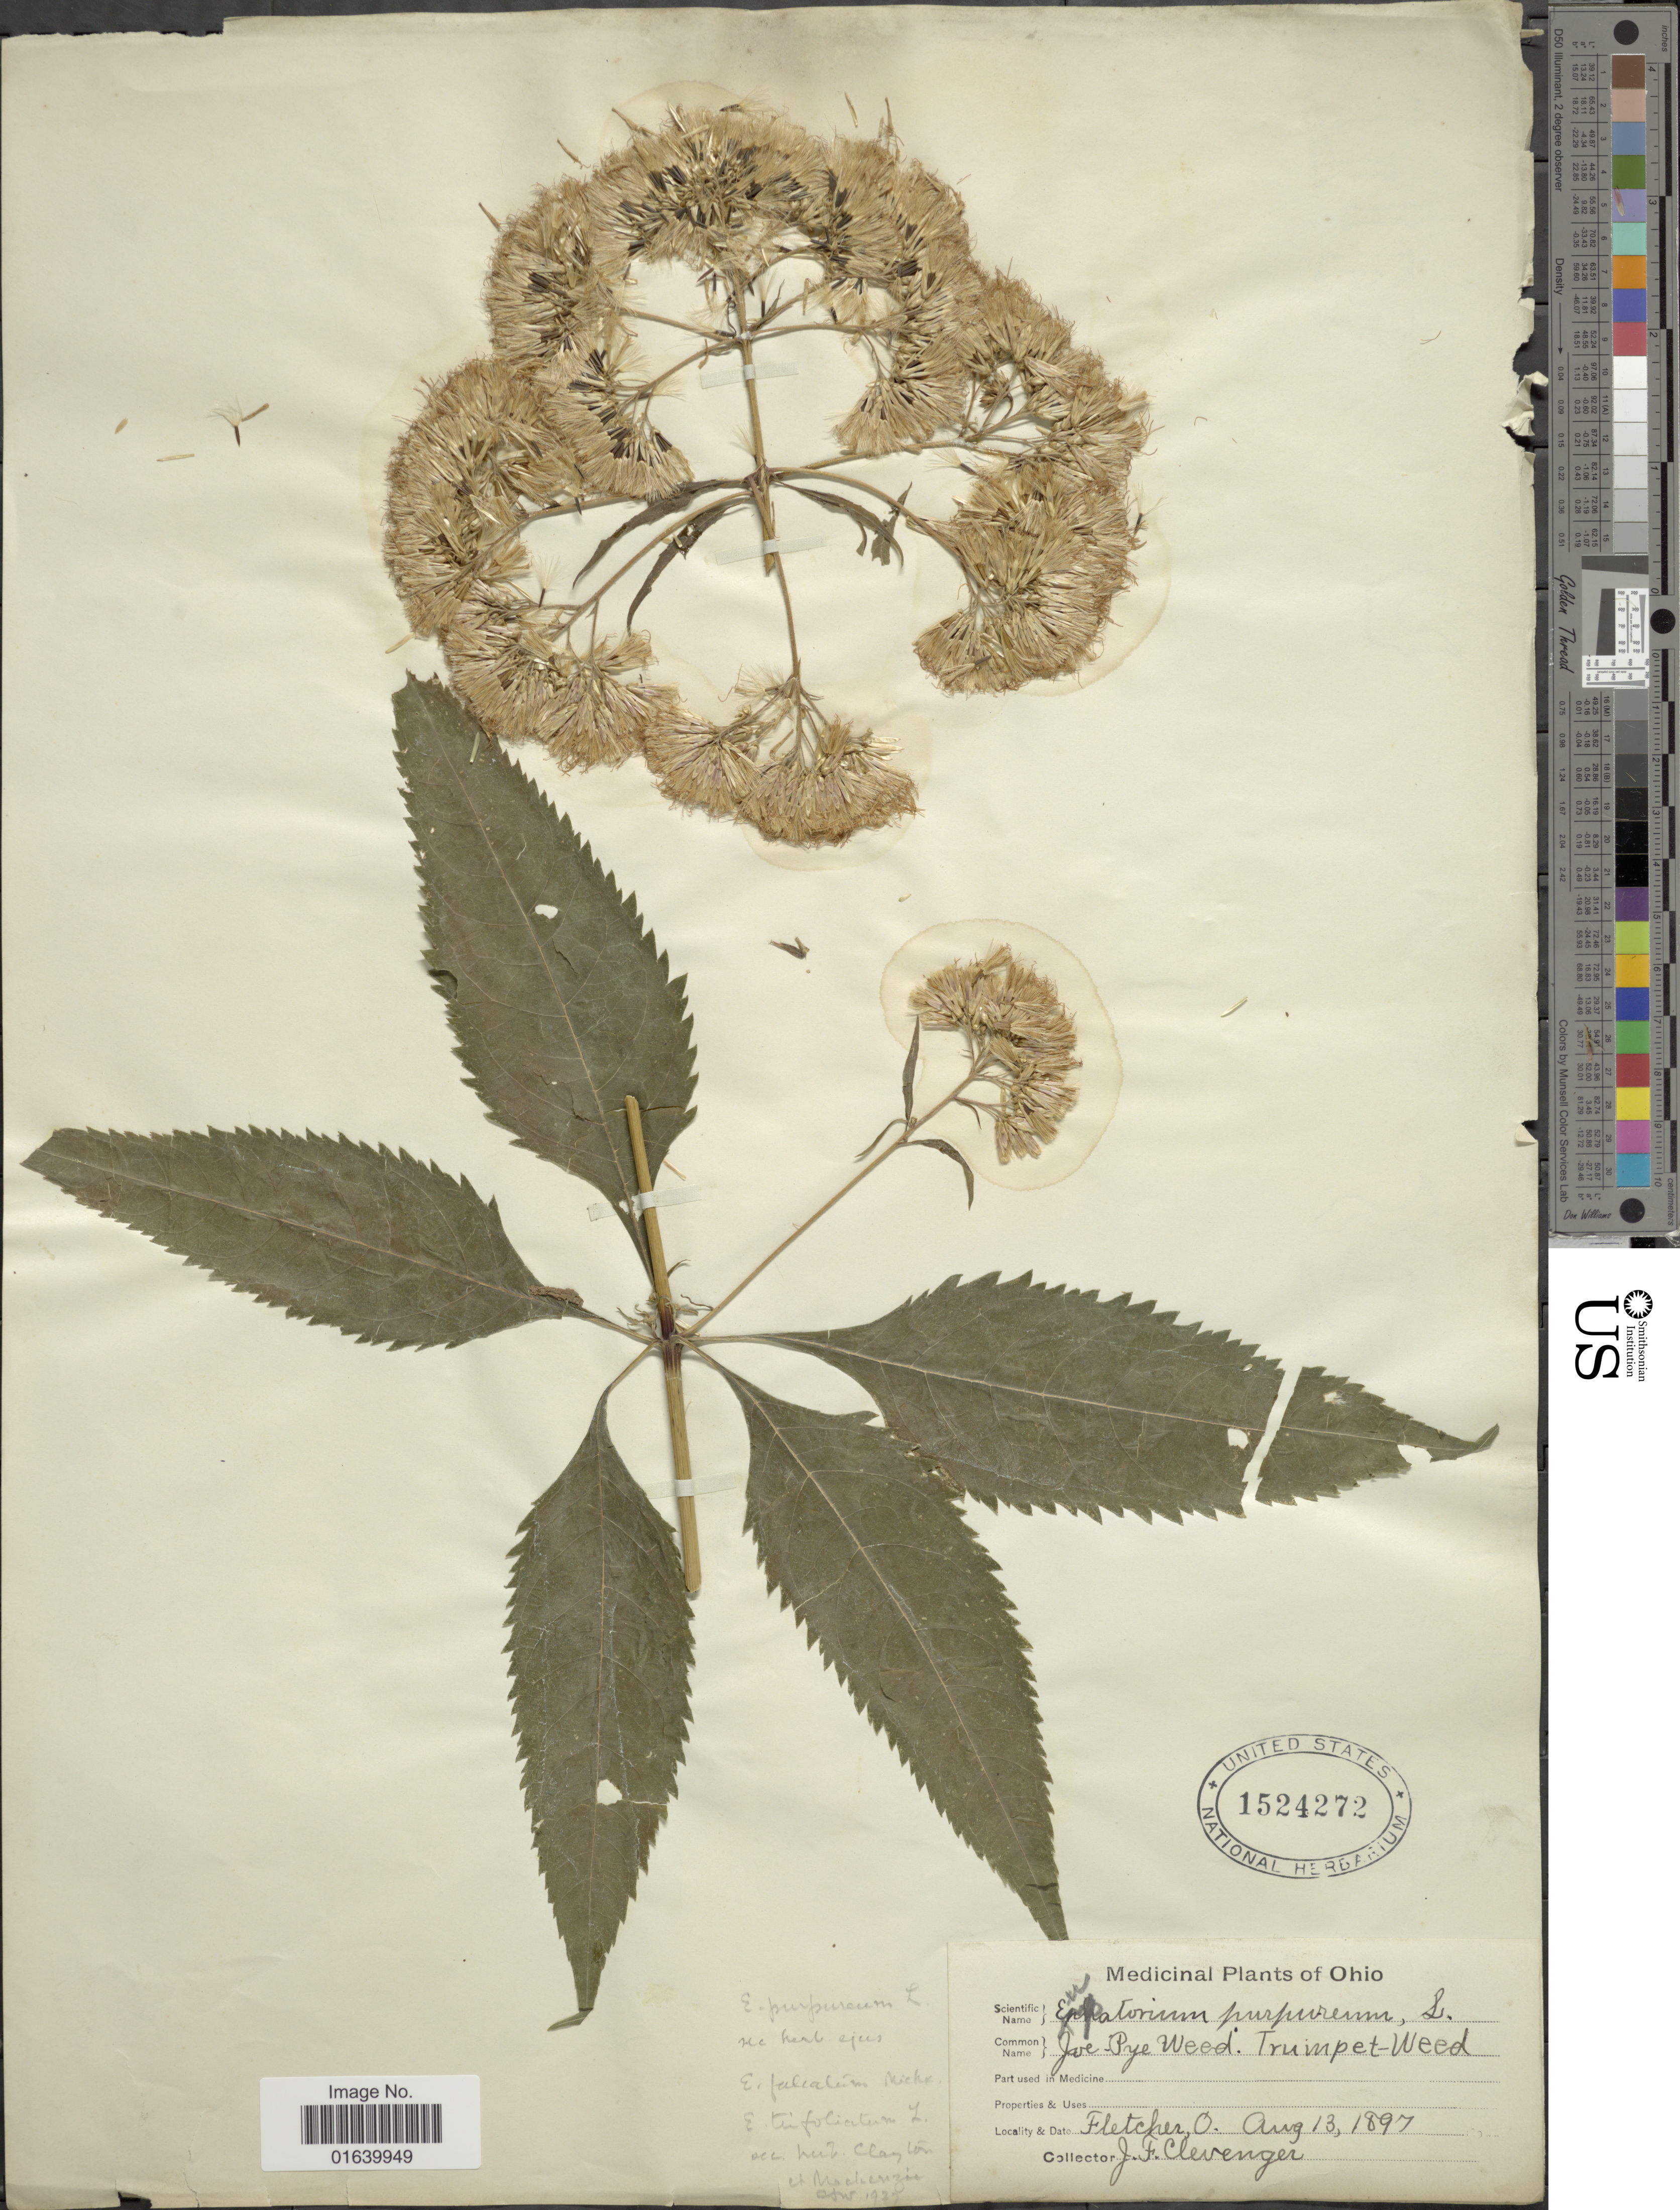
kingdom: Plantae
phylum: Tracheophyta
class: Magnoliopsida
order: Asterales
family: Asteraceae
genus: Eupatorium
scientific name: Eupatorium purpureum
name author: (L.) E.E. Lamont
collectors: J. F. Clevenger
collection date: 1897-08-13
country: United States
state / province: Ohio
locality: Fletcher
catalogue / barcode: US 1524272